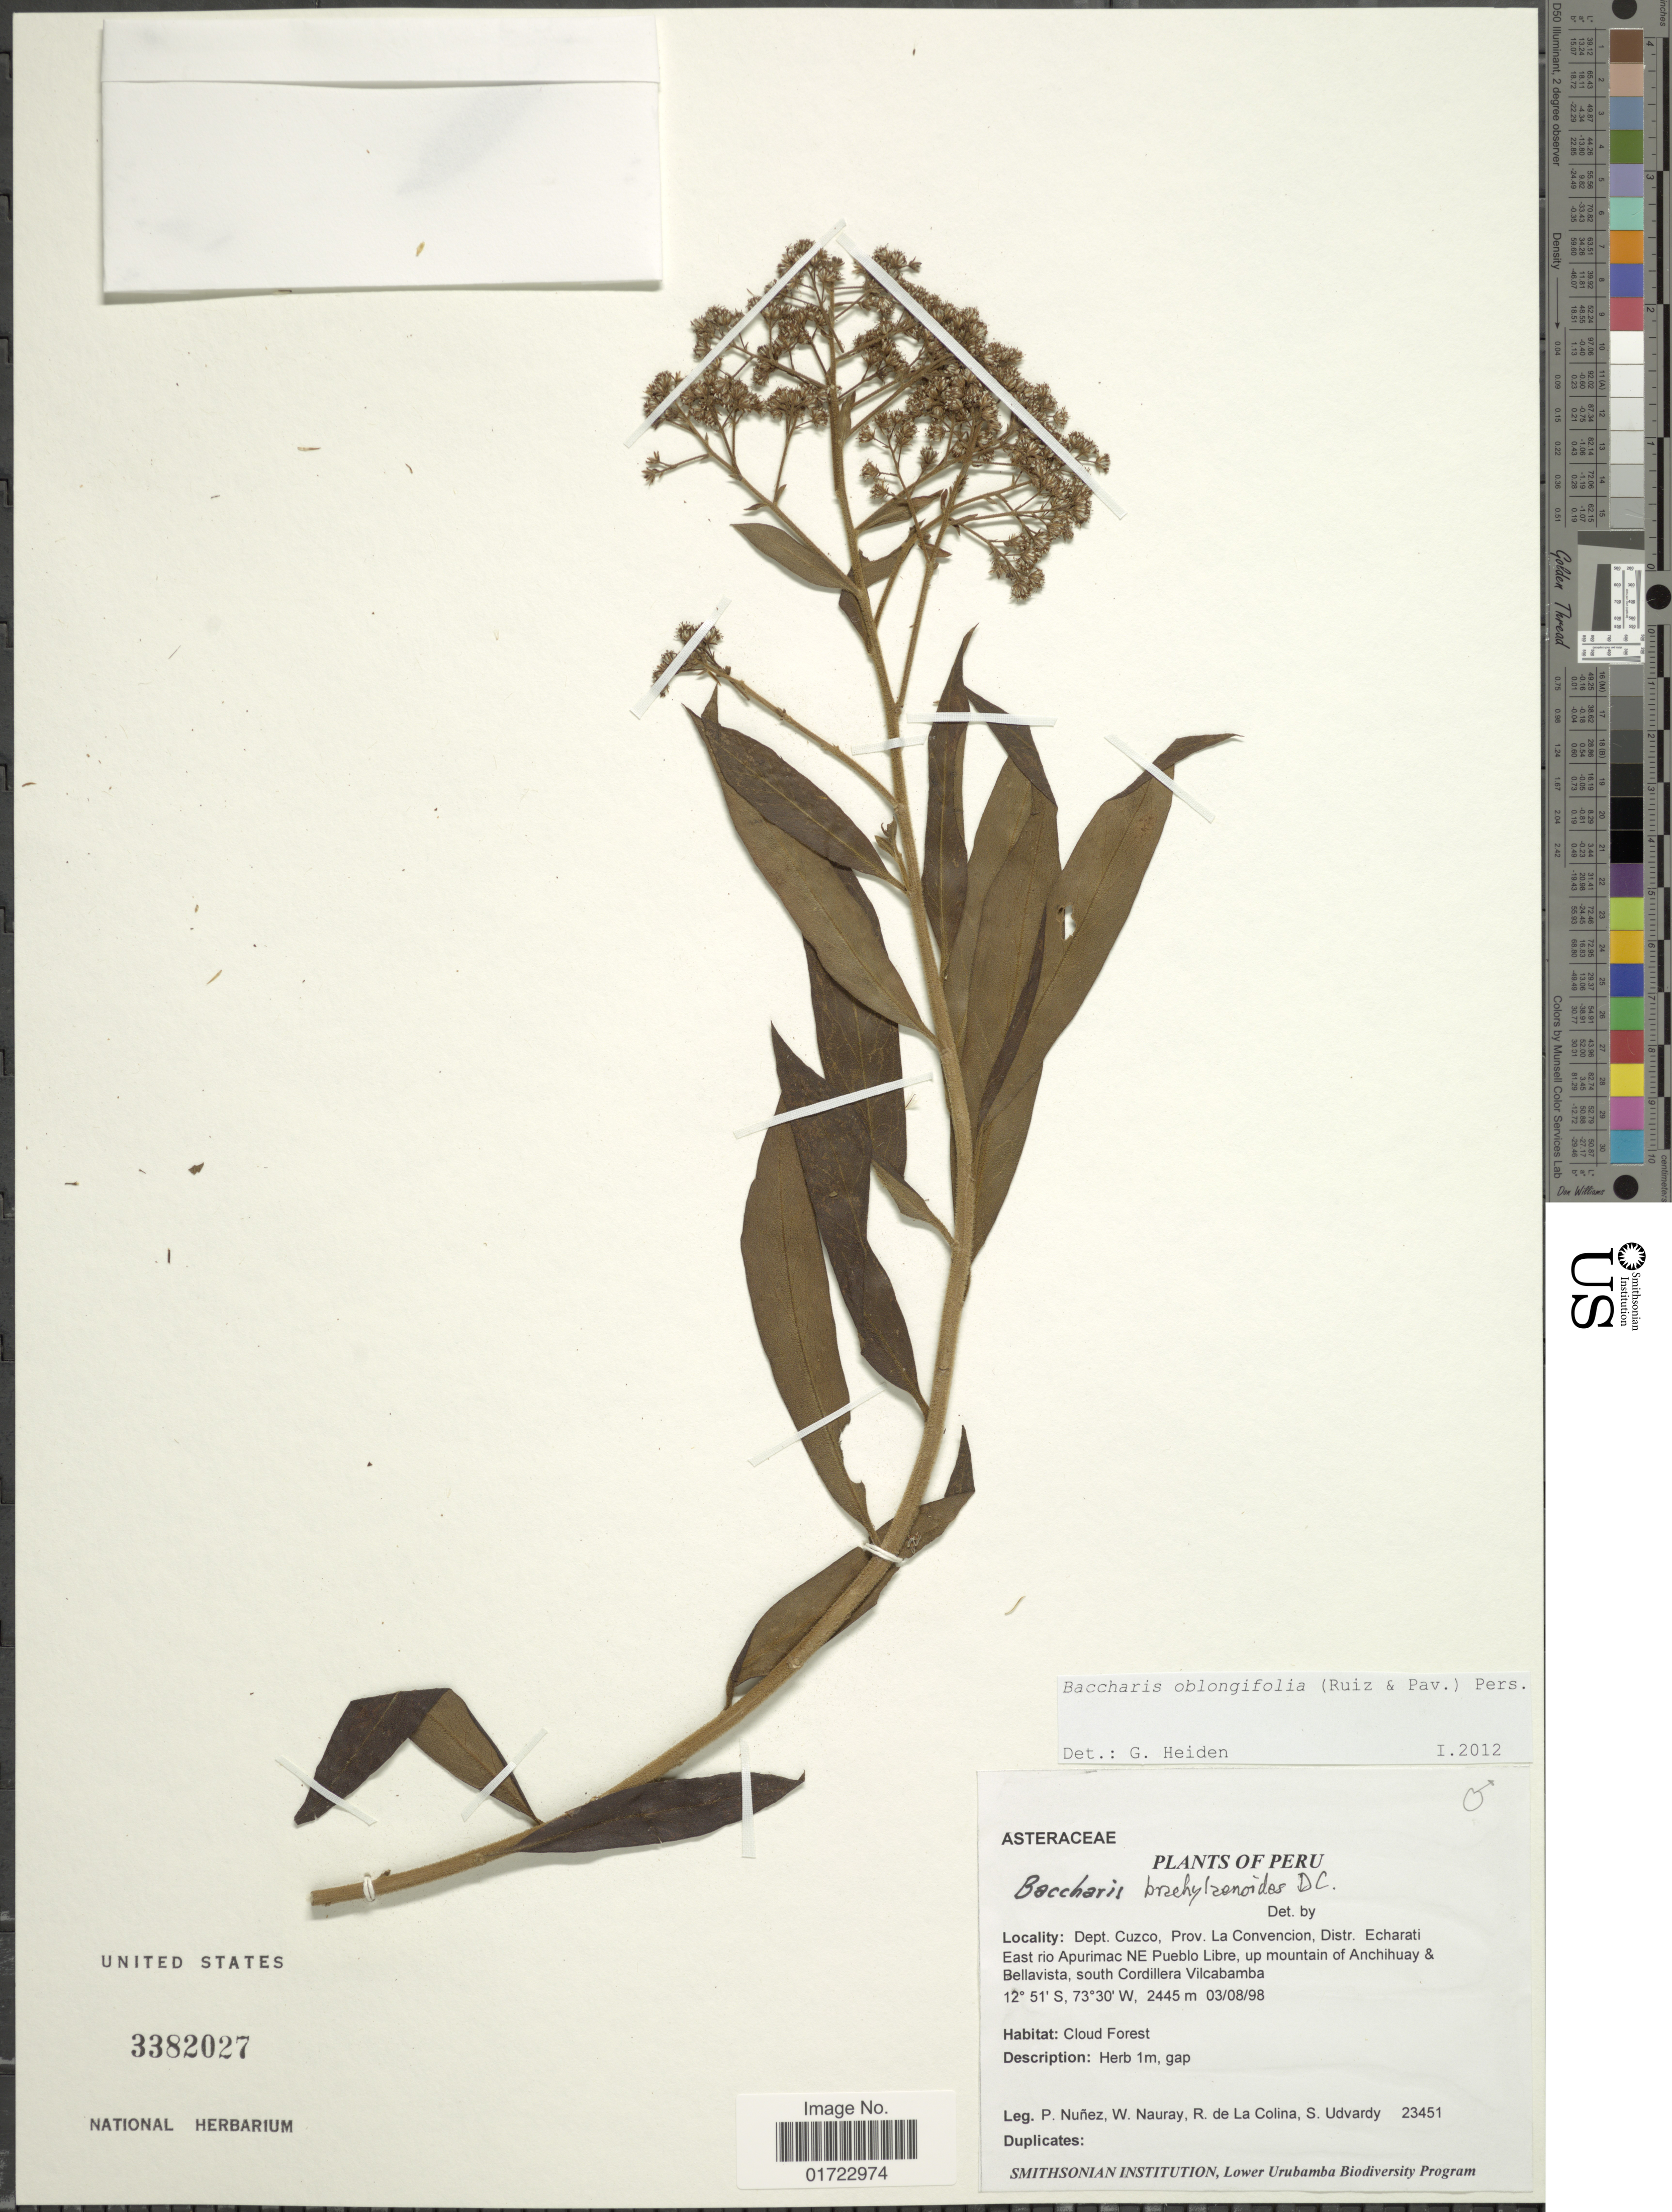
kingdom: Plantae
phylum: Tracheophyta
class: Magnoliopsida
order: Asterales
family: Asteraceae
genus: Baccharis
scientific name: Baccharis oblongifolia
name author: (Ruiz & Pav.) Pers.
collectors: P. Nuñez V., W. Nauray, R. Colina & S. Udvardy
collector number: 23451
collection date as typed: Transcribed d/m/y: 3/8/98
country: Peru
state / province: Cusco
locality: Prov. La Convencion, Distr. Echarati. East rio Apurimac NE Pueblo Libre, up mountain of Anchihuay & Bellavista, south Cordillera Vilcabamba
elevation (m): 2445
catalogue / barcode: US 3382027